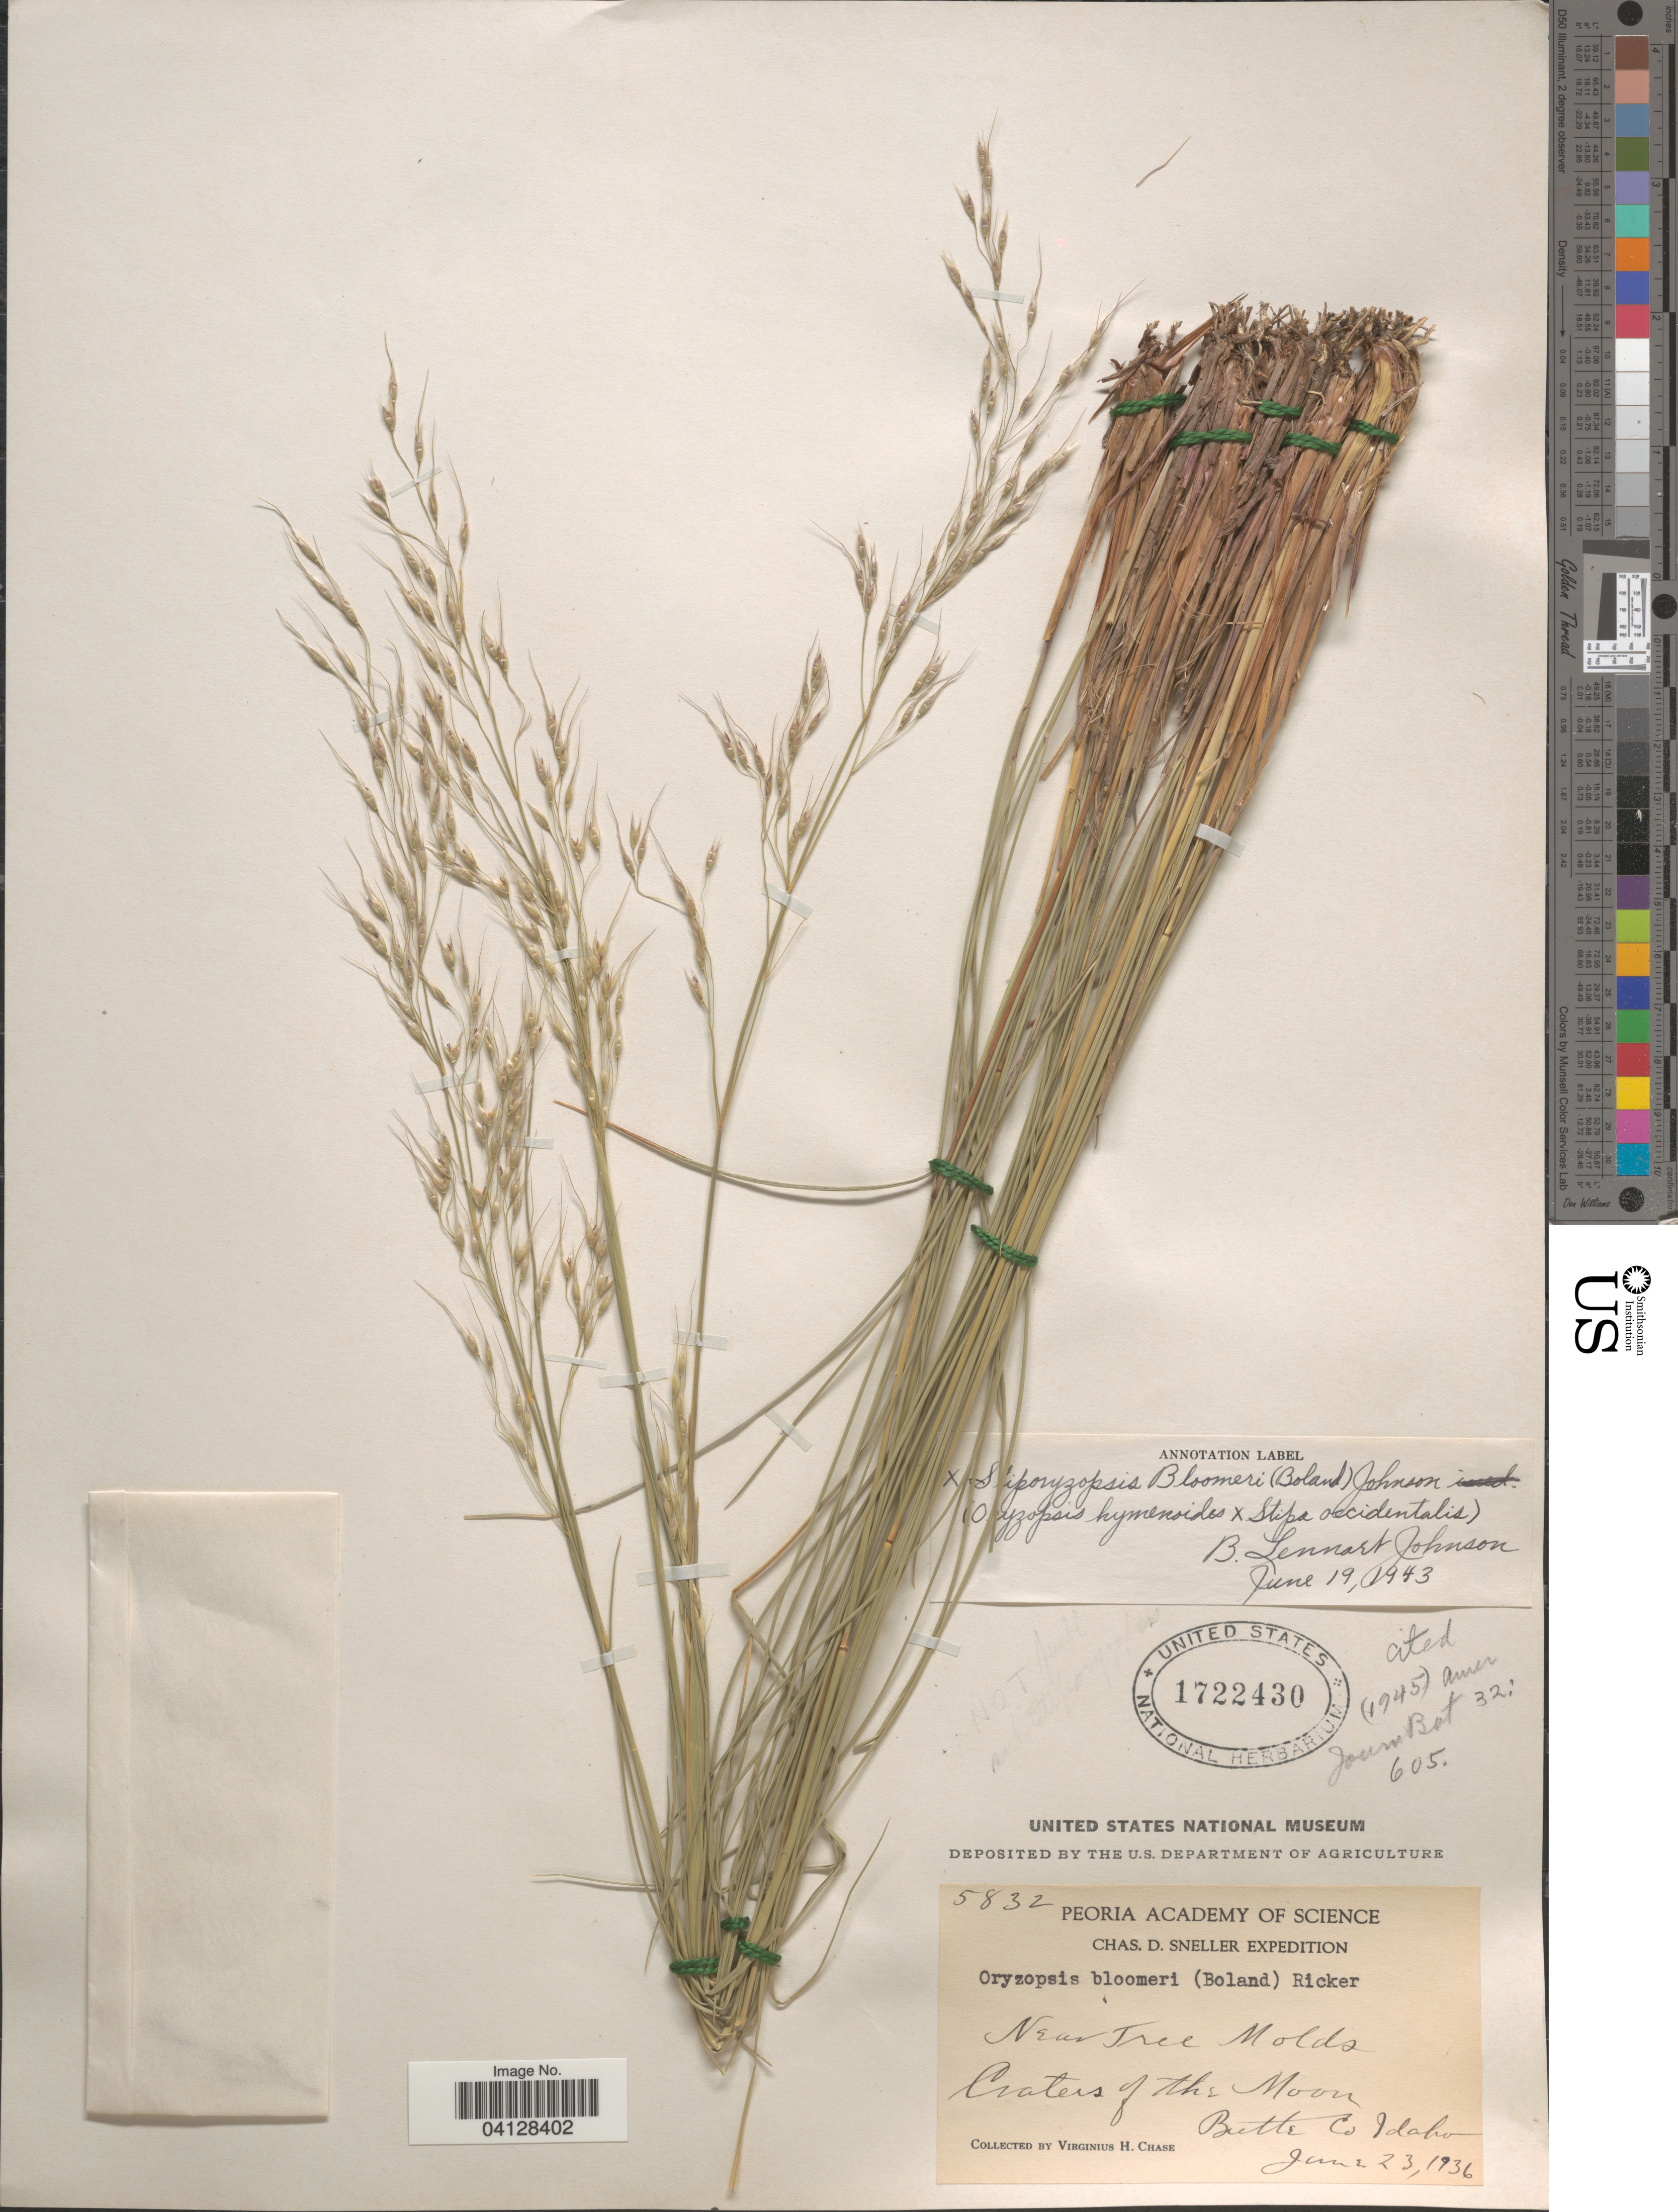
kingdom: Plantae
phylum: Tracheophyta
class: Liliopsida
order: Poales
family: Poaceae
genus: Oryzopsis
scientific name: Oryzopsis bloomeri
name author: (Bol.) Ricker ex Piper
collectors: V. H. Chase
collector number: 5832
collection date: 1936-06-23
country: United States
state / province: Idaho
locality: Chas. D. Sneller Expedition. Near Tree Molds. Craters of the Moon. Butte Co.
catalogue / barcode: US 1722430